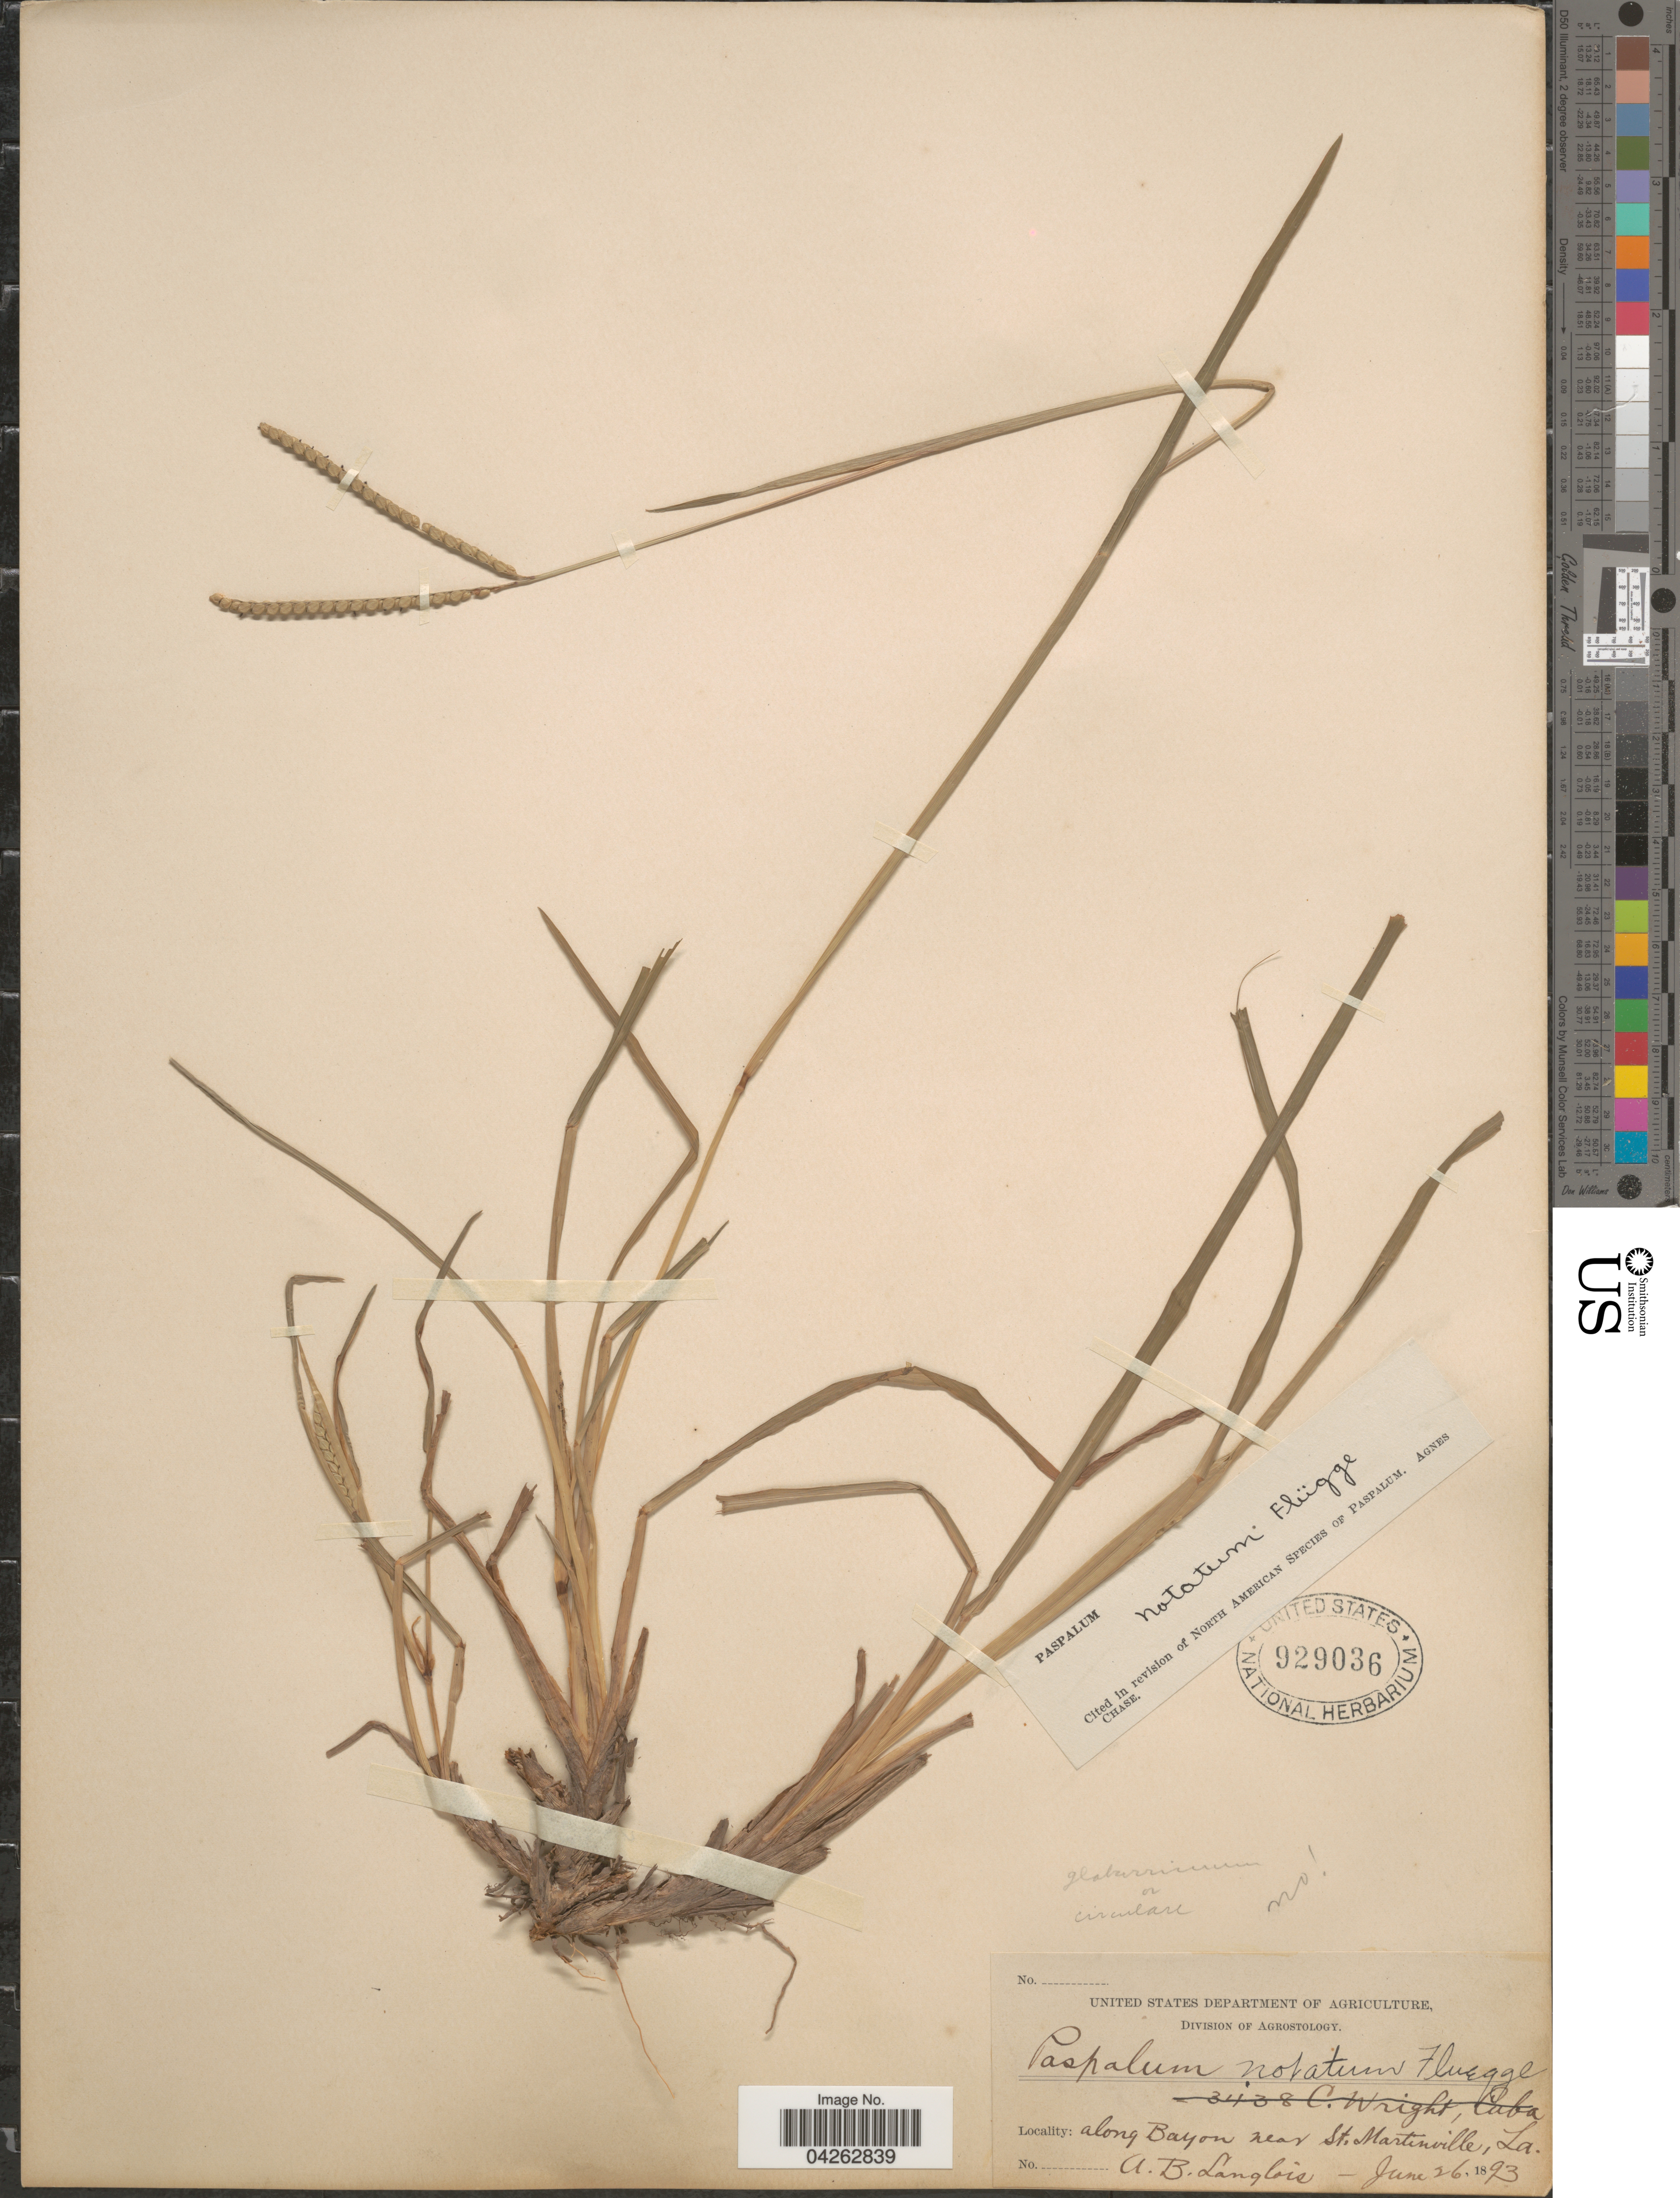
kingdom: Plantae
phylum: Tracheophyta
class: Liliopsida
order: Poales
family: Poaceae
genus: Paspalum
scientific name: Paspalum notatum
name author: Flüggé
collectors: A. Langlois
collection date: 1893-06-26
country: United States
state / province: Louisiana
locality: Along Bayou near St. Martinville.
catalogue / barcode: US 929036